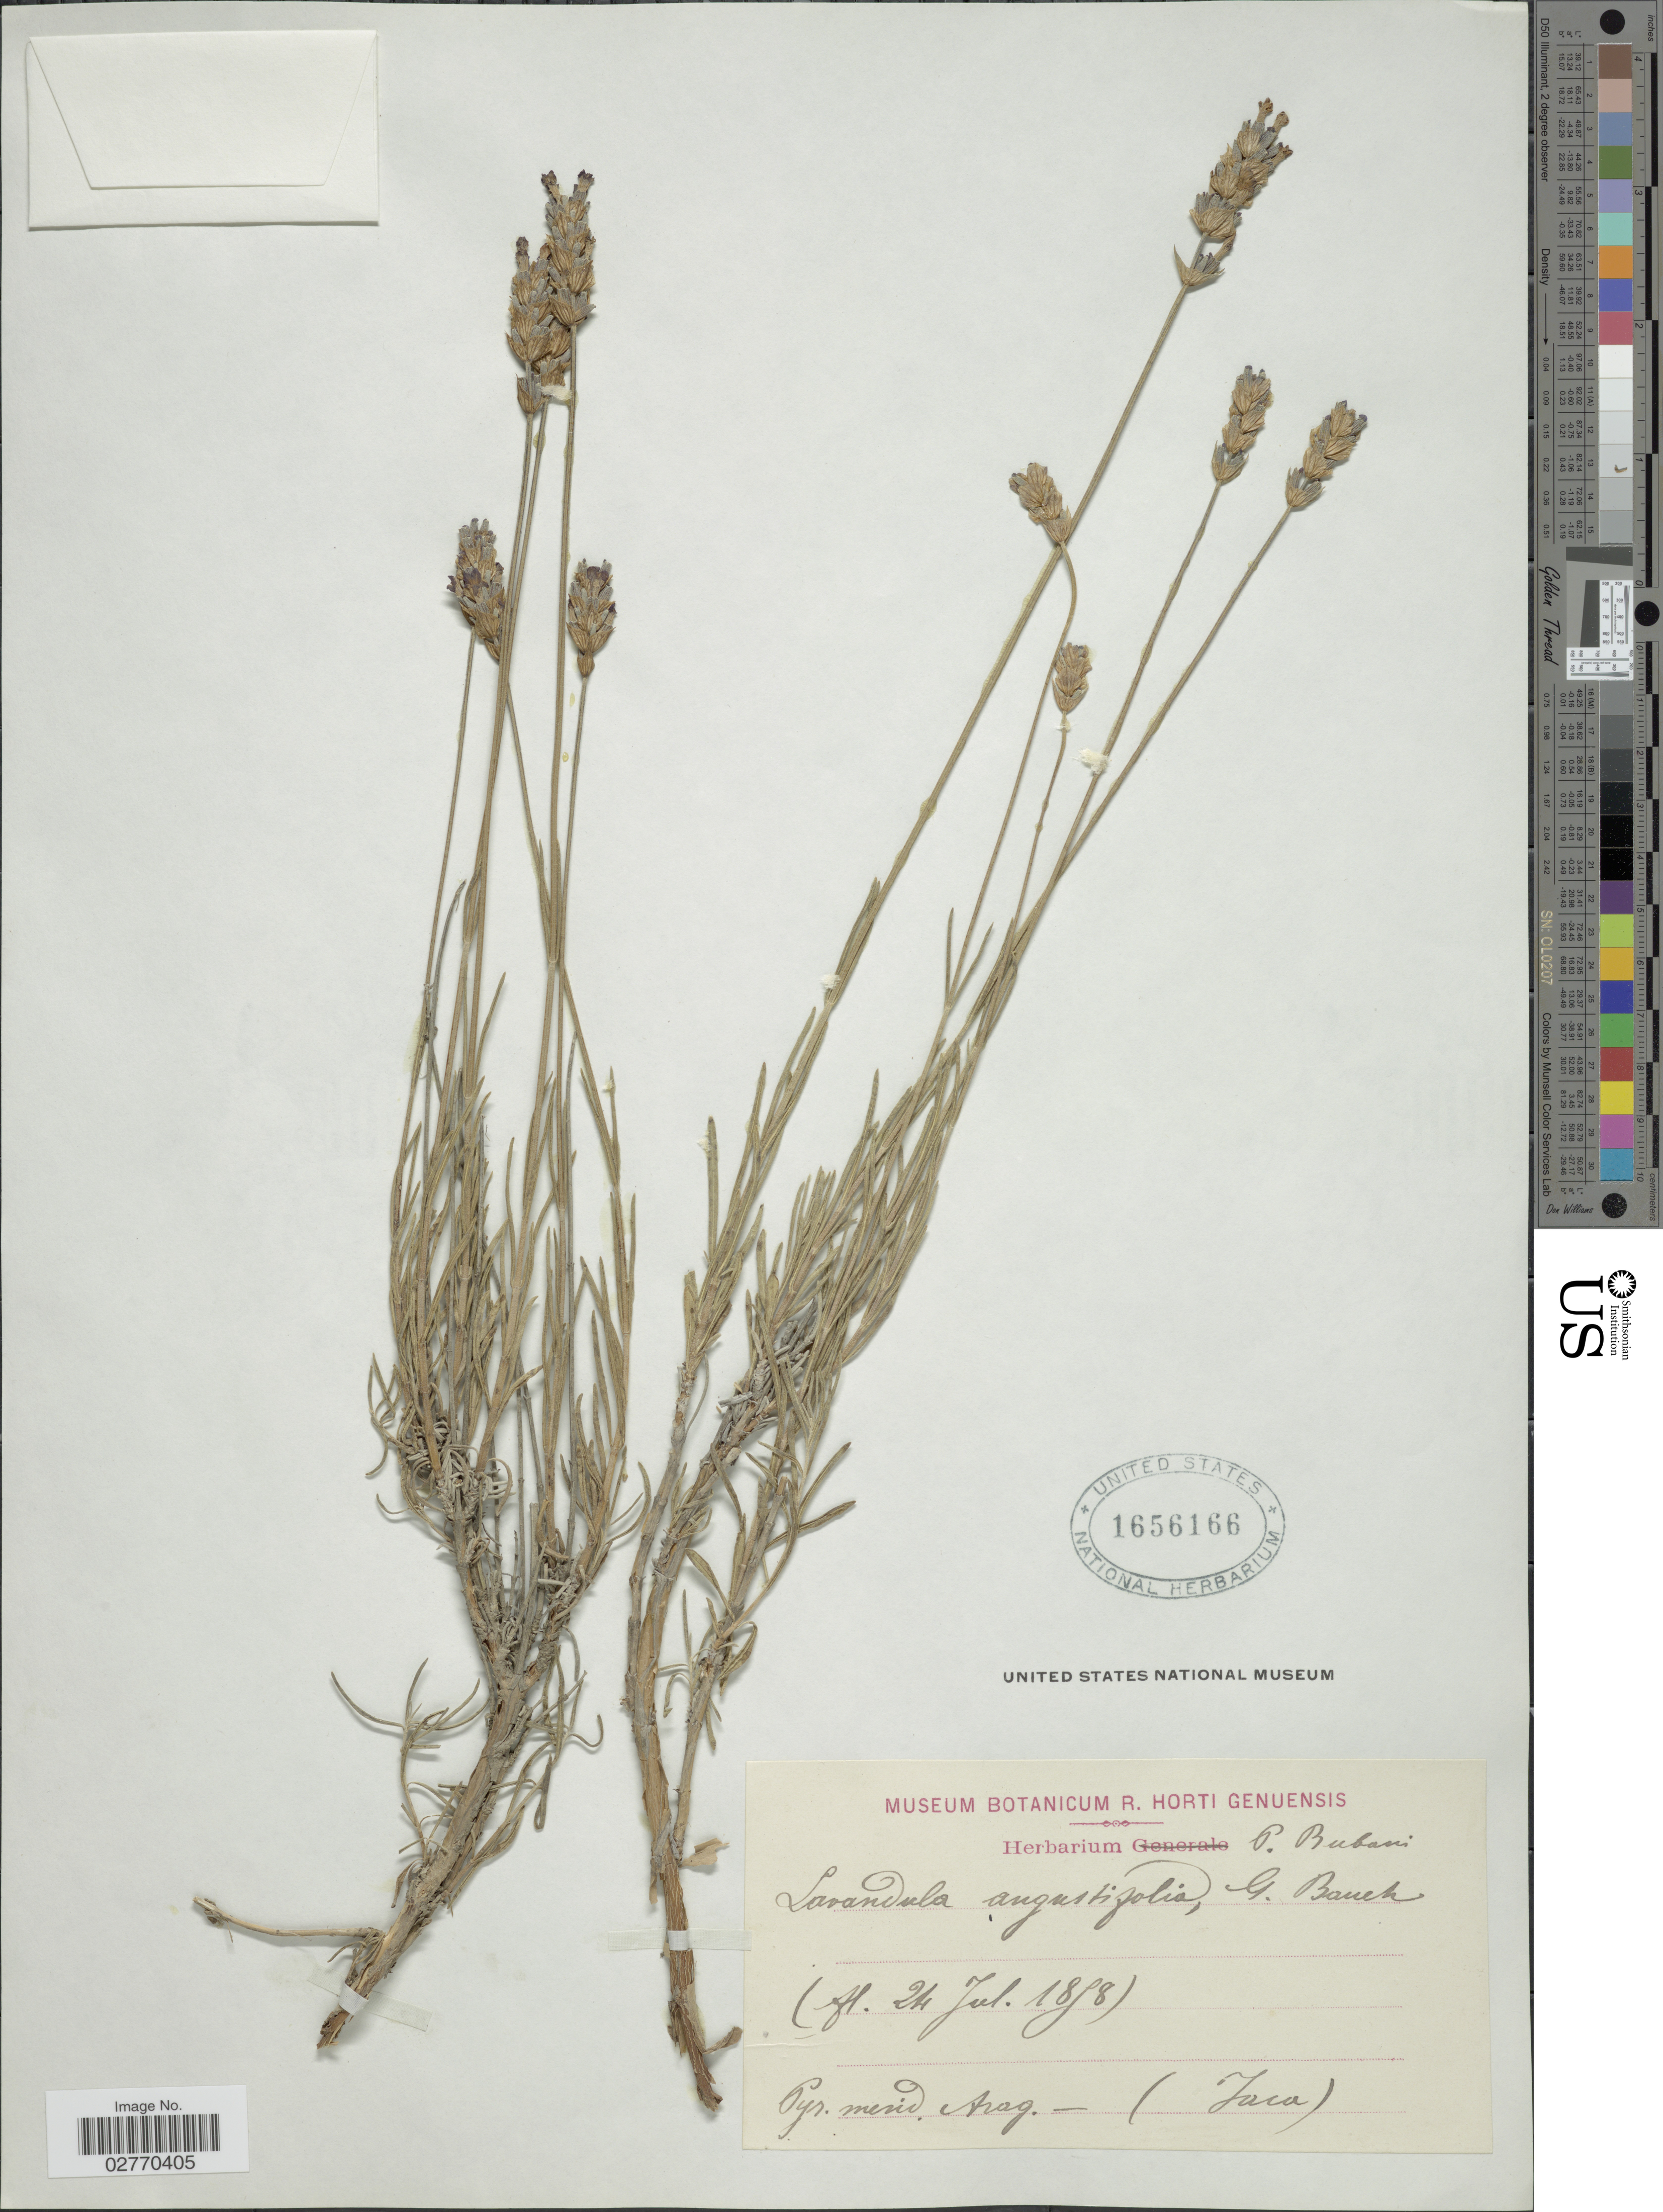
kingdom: Plantae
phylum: Tracheophyta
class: Magnoliopsida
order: Lamiales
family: Lamiaceae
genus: Lavandula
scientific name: Lavandula angustifolia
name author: Mill.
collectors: ex herb. P. Bubani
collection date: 1858-07-24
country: Spain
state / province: Aragon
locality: Pyr. merid. Arag. (Jaca)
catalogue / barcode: US 1656166